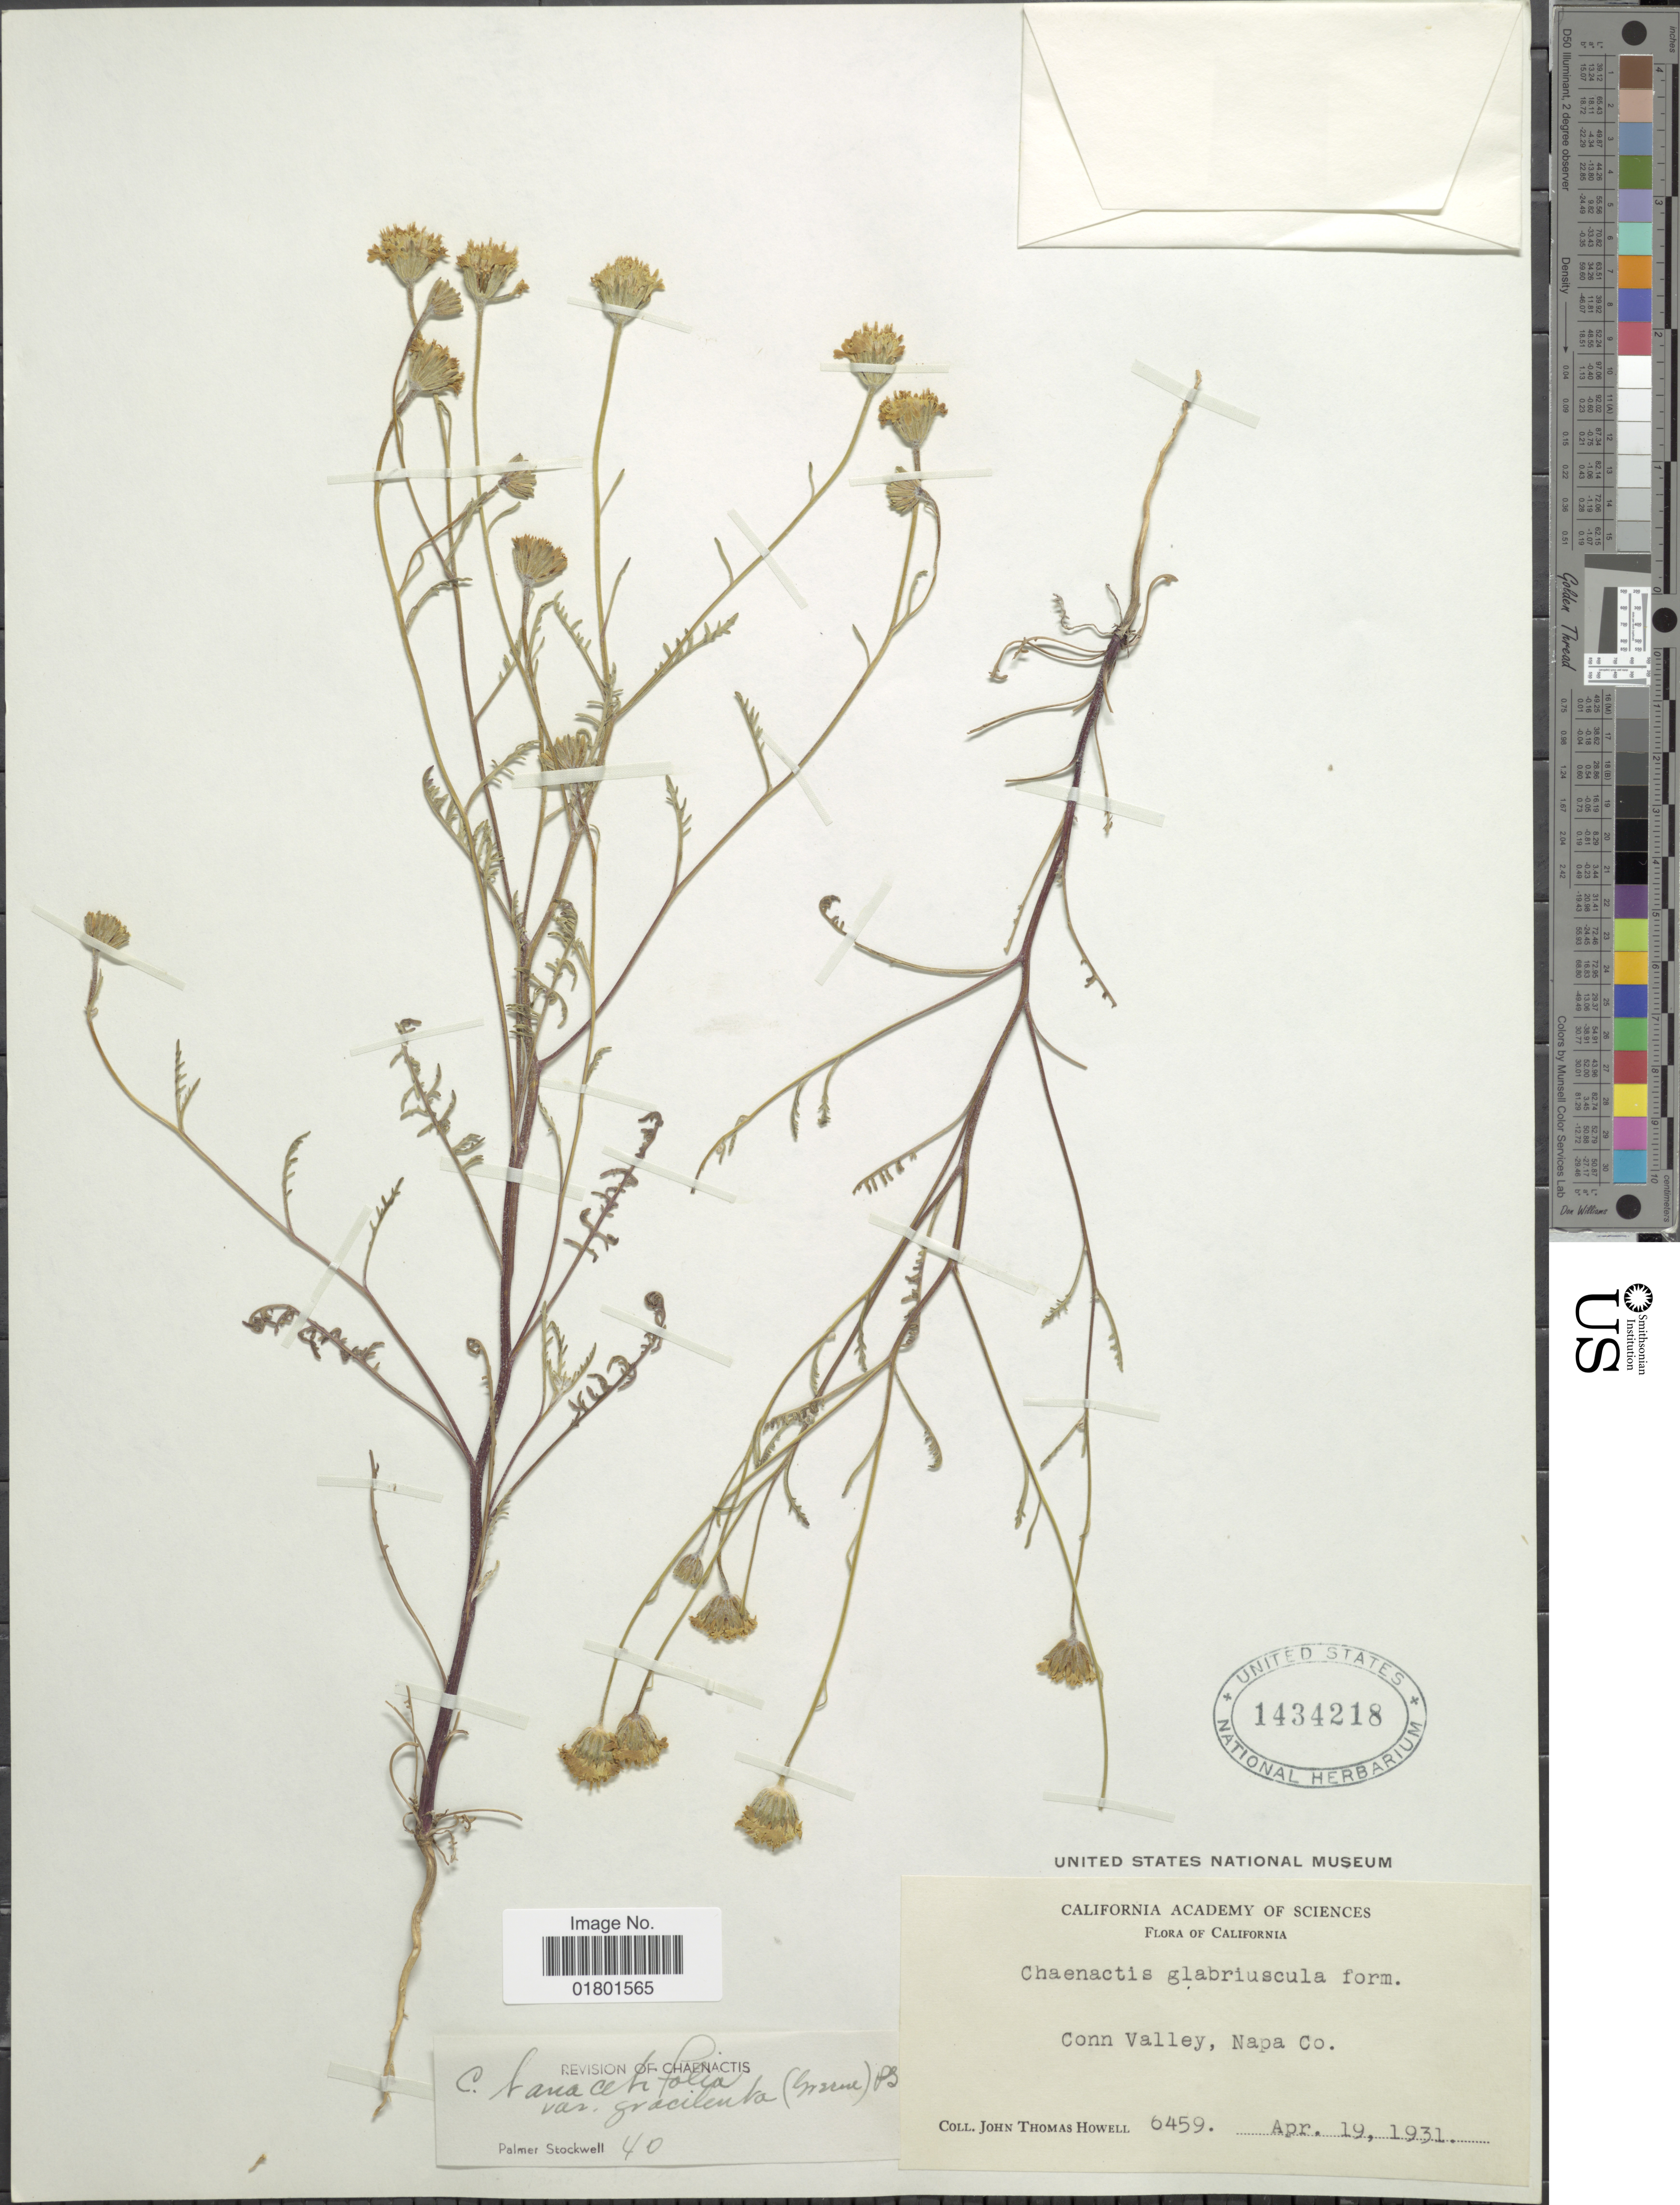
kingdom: Plantae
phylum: Tracheophyta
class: Magnoliopsida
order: Asterales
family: Asteraceae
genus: Chaenactis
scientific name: Chaenactis tanacetifolia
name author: A. Gray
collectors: J. T. Howell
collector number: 6459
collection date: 1931-03-19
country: United States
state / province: California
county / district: Napa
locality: Conn Valley, Napa Co.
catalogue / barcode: US 1434218